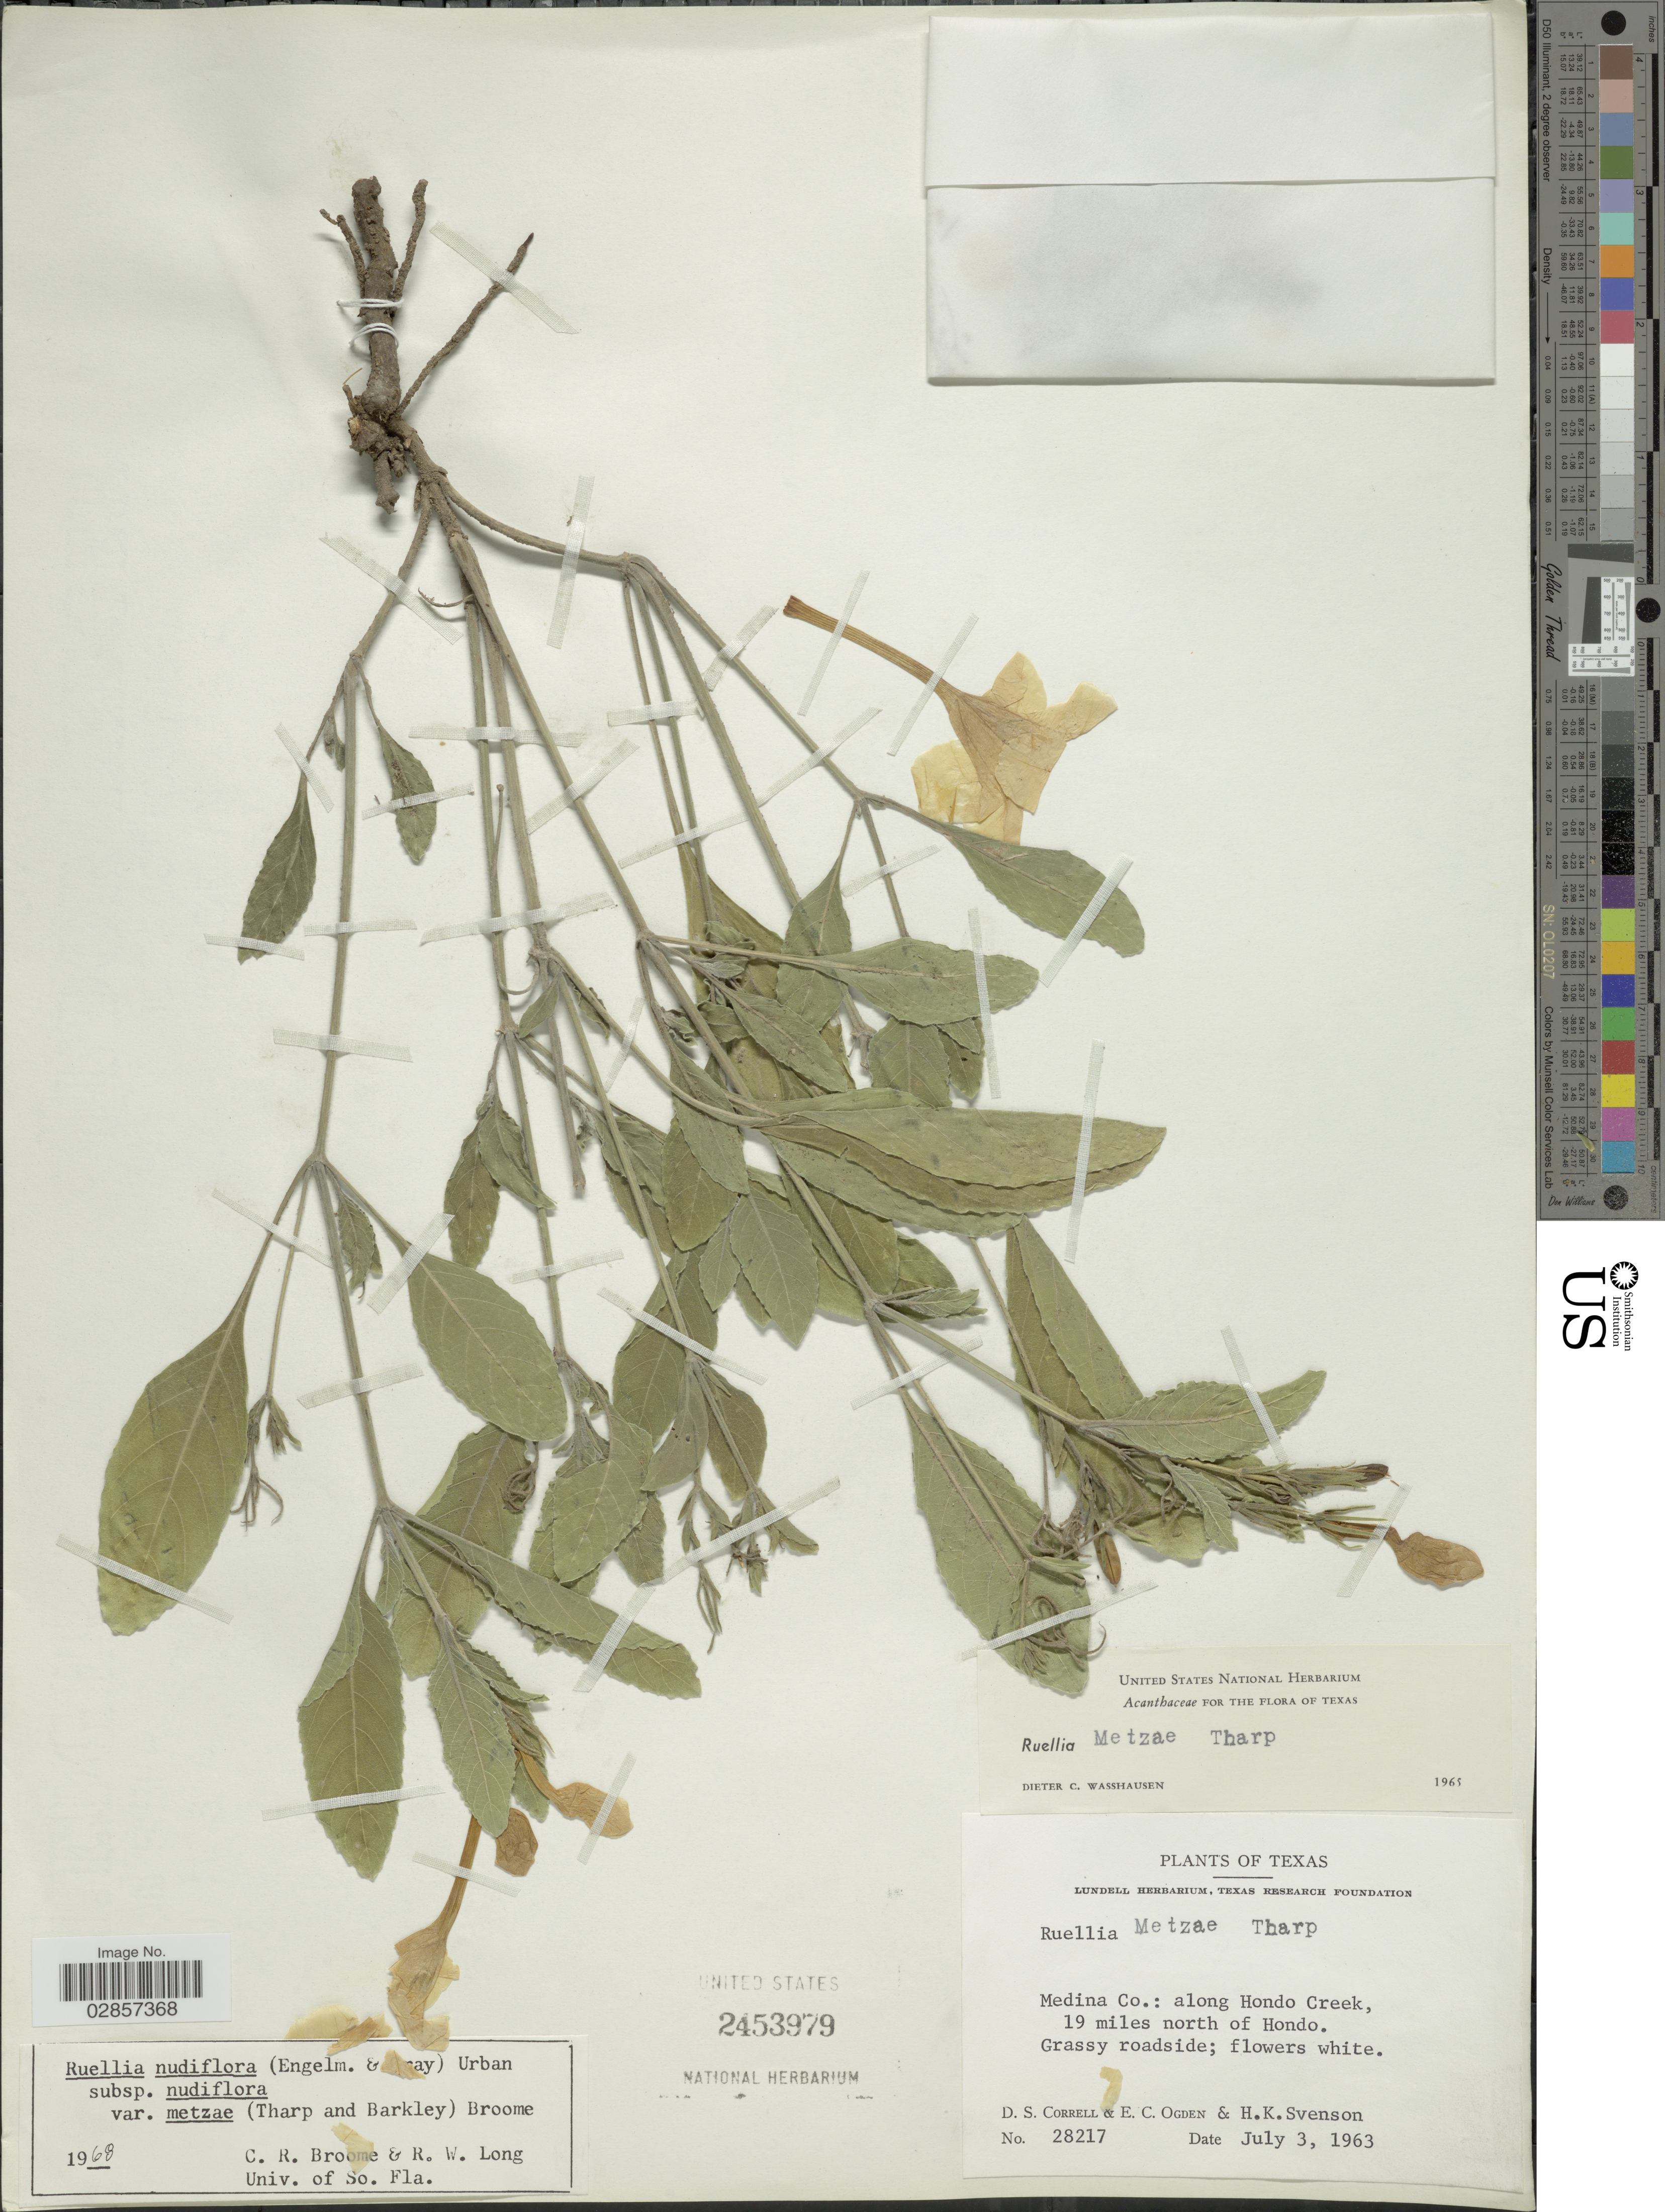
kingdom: Plantae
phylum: Tracheophyta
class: Magnoliopsida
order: Lamiales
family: Acanthaceae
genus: Ruellia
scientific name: Ruellia metziae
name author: Tharp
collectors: D. S. Correll, E. Ogden & H. K. Svenson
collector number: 28217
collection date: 1963-07-03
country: United States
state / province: Texas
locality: Medina Co.: along Hondo Creek, 19 miles north of Hondo.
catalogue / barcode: US 2453979